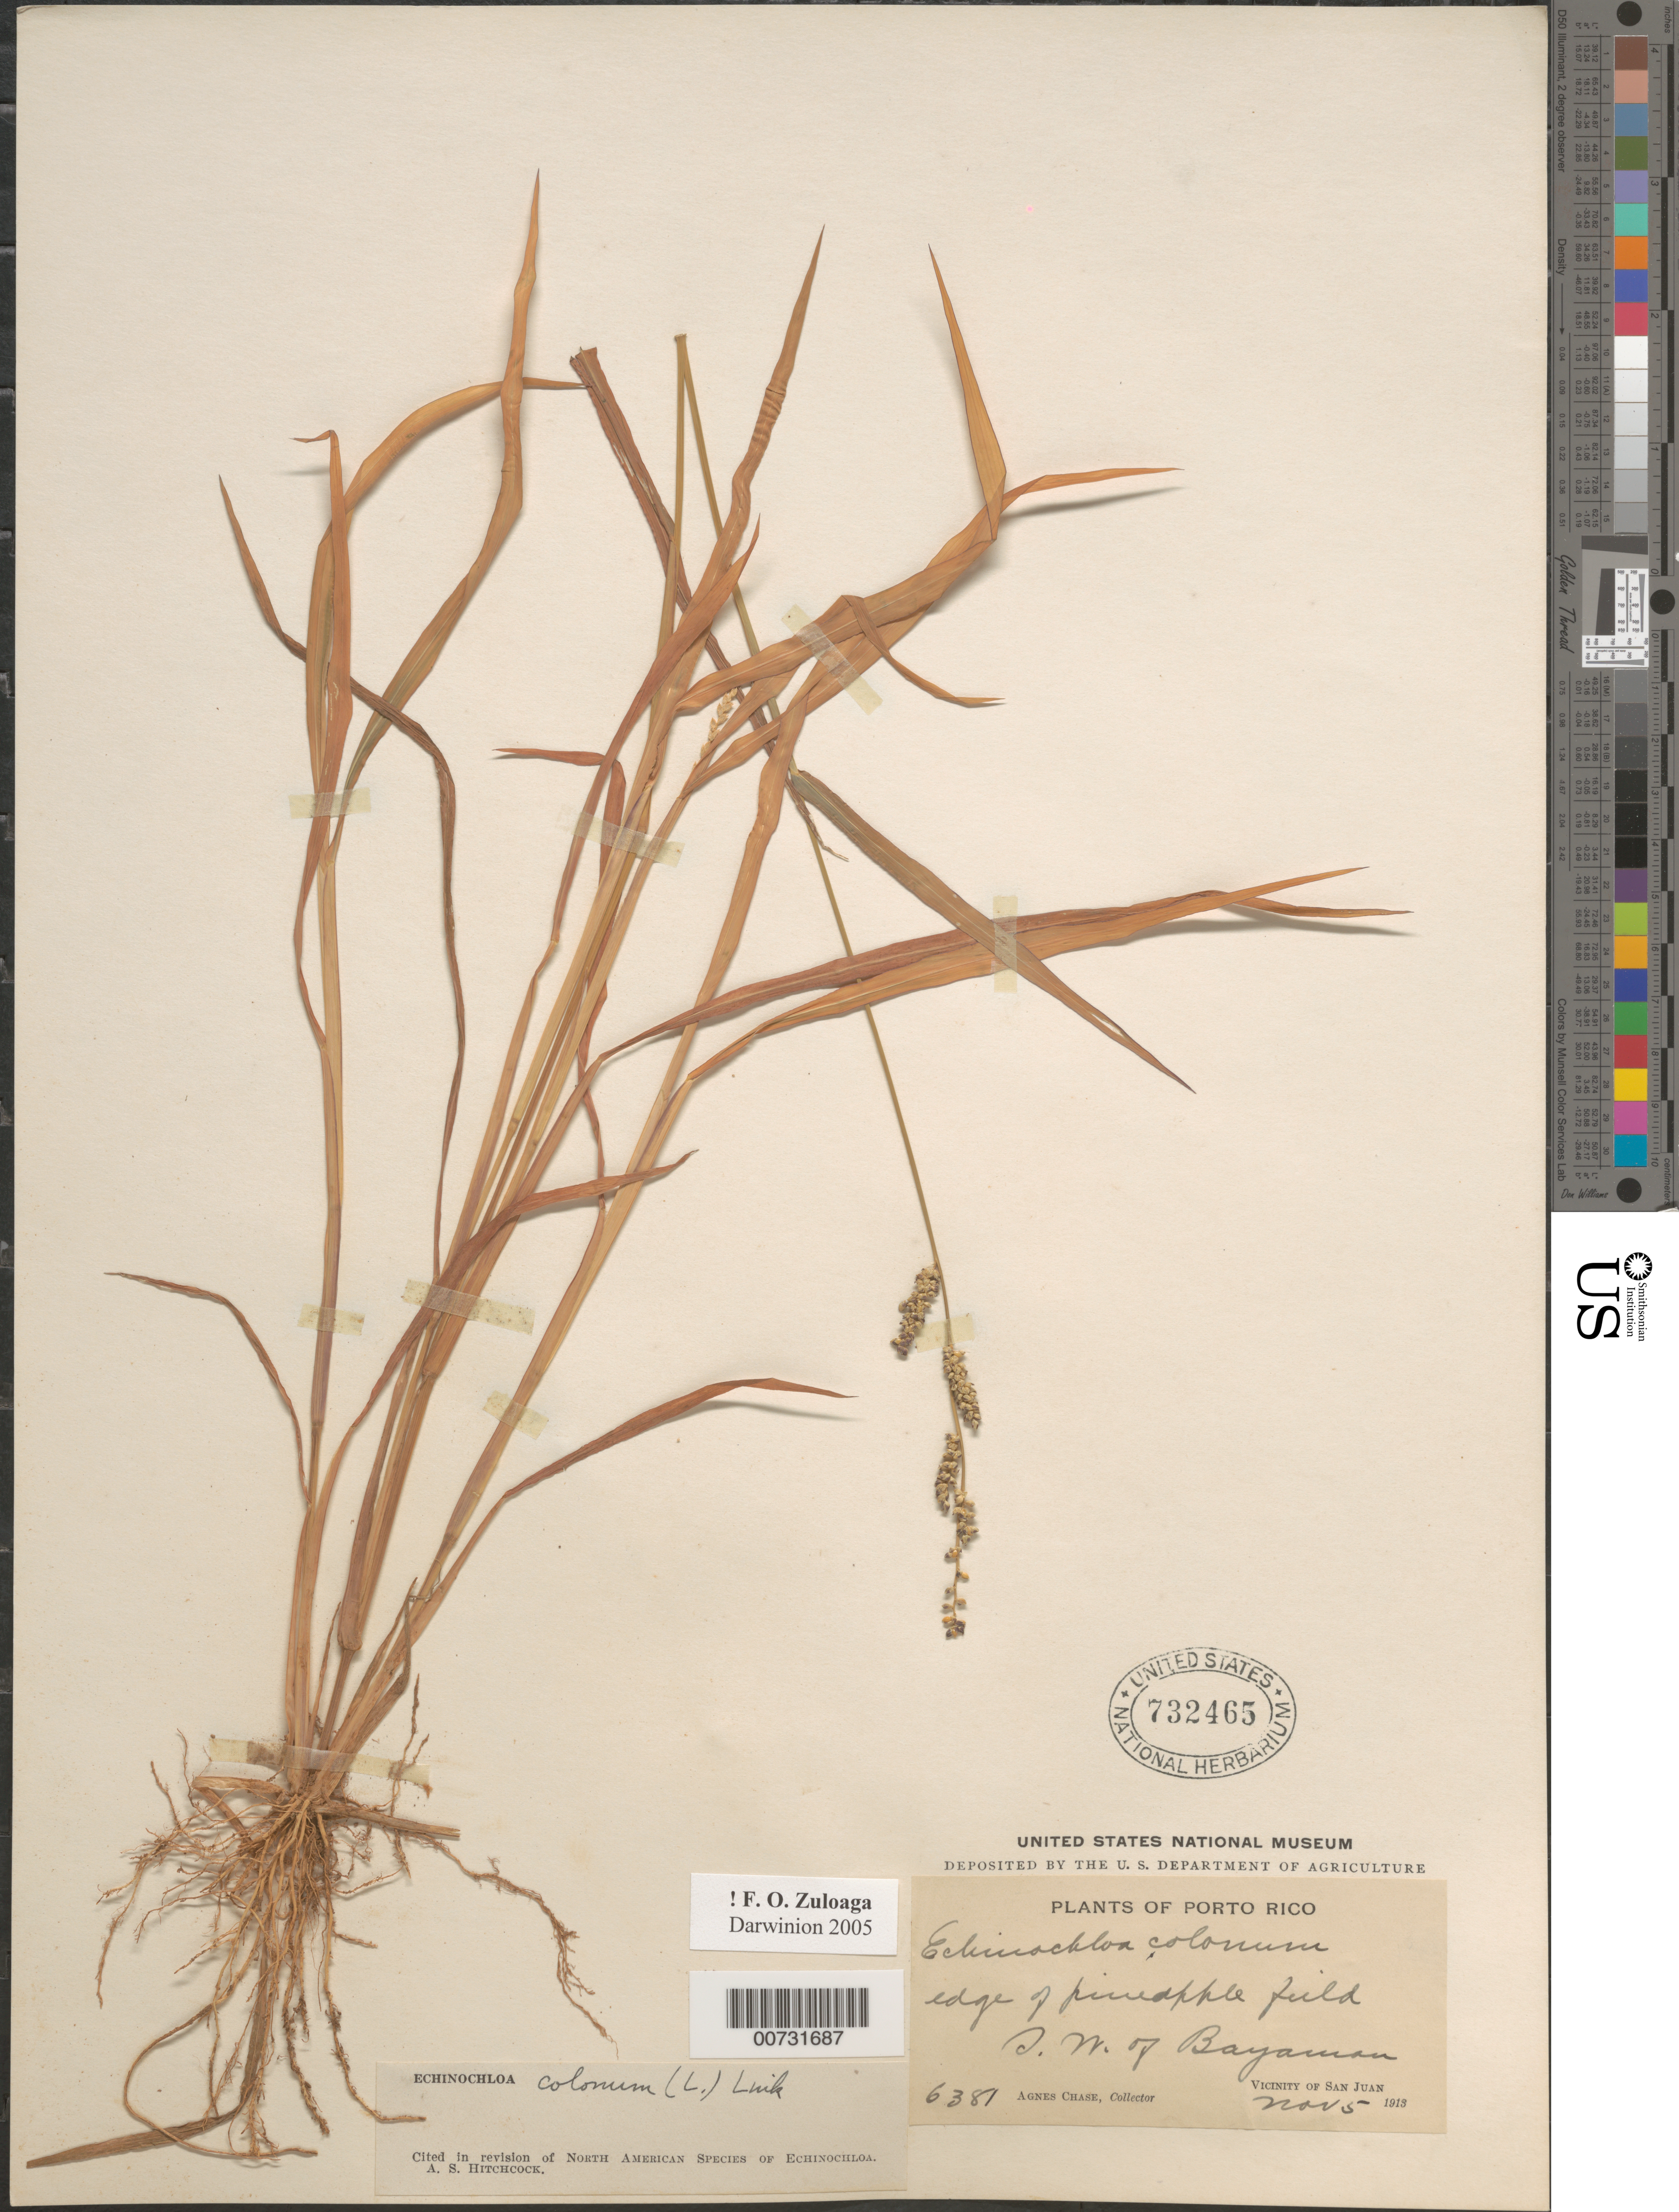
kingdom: Plantae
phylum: Tracheophyta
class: Liliopsida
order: Poales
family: Poaceae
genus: Echinochloa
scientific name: Echinochloa colona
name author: (L.) Link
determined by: Hitchcock, Albert S.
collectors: A. Chase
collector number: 6381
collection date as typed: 05 Nov 1913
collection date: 1913-11-05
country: Puerto Rico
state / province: Bayamón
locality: Bayamon, SW of; vic of San Juan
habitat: Edge of pineapple field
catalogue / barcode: US 732465